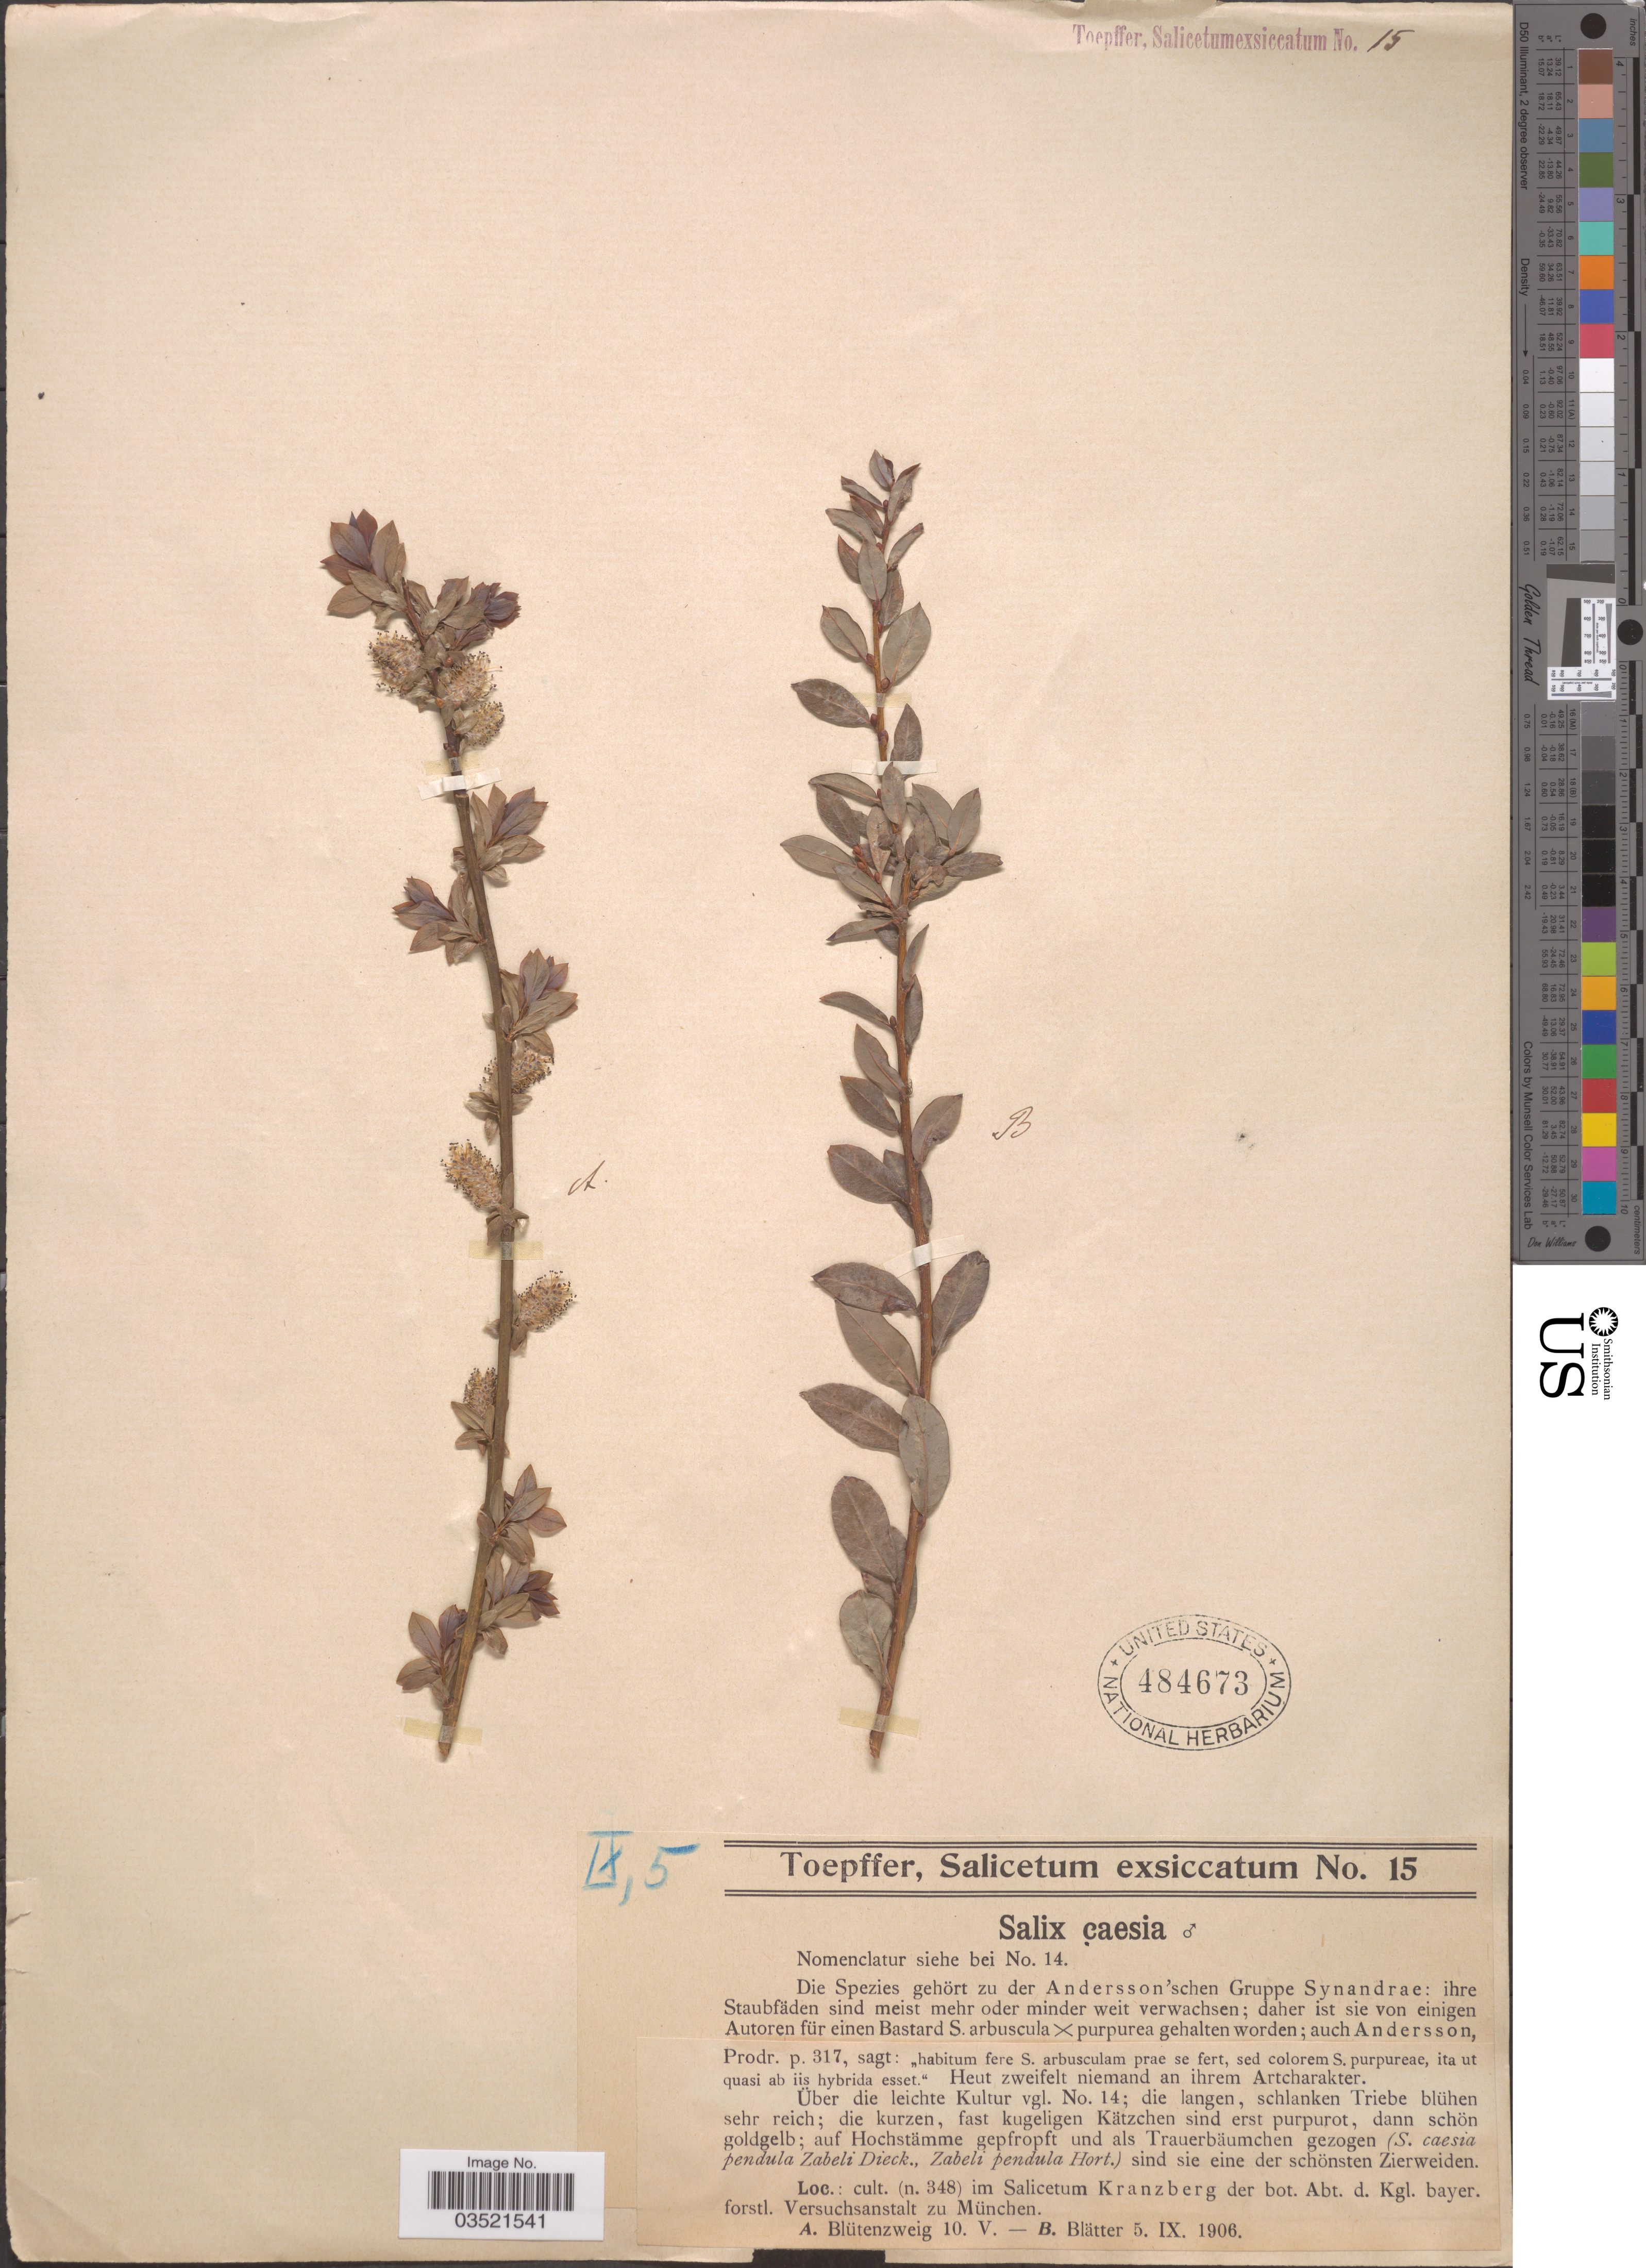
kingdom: Plantae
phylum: Tracheophyta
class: Magnoliopsida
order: Malpighiales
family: Salicaceae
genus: Salix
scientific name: Salix caesia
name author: Vill.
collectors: A. Toepffer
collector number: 15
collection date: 1906-05-10/1906-09-05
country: Germany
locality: Cult. (n. 348) im Salicetum Kranzberg der bot. Abt. d. Kgl. bayer. forstl. Versuchsanstalt zu München.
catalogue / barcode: US 484673